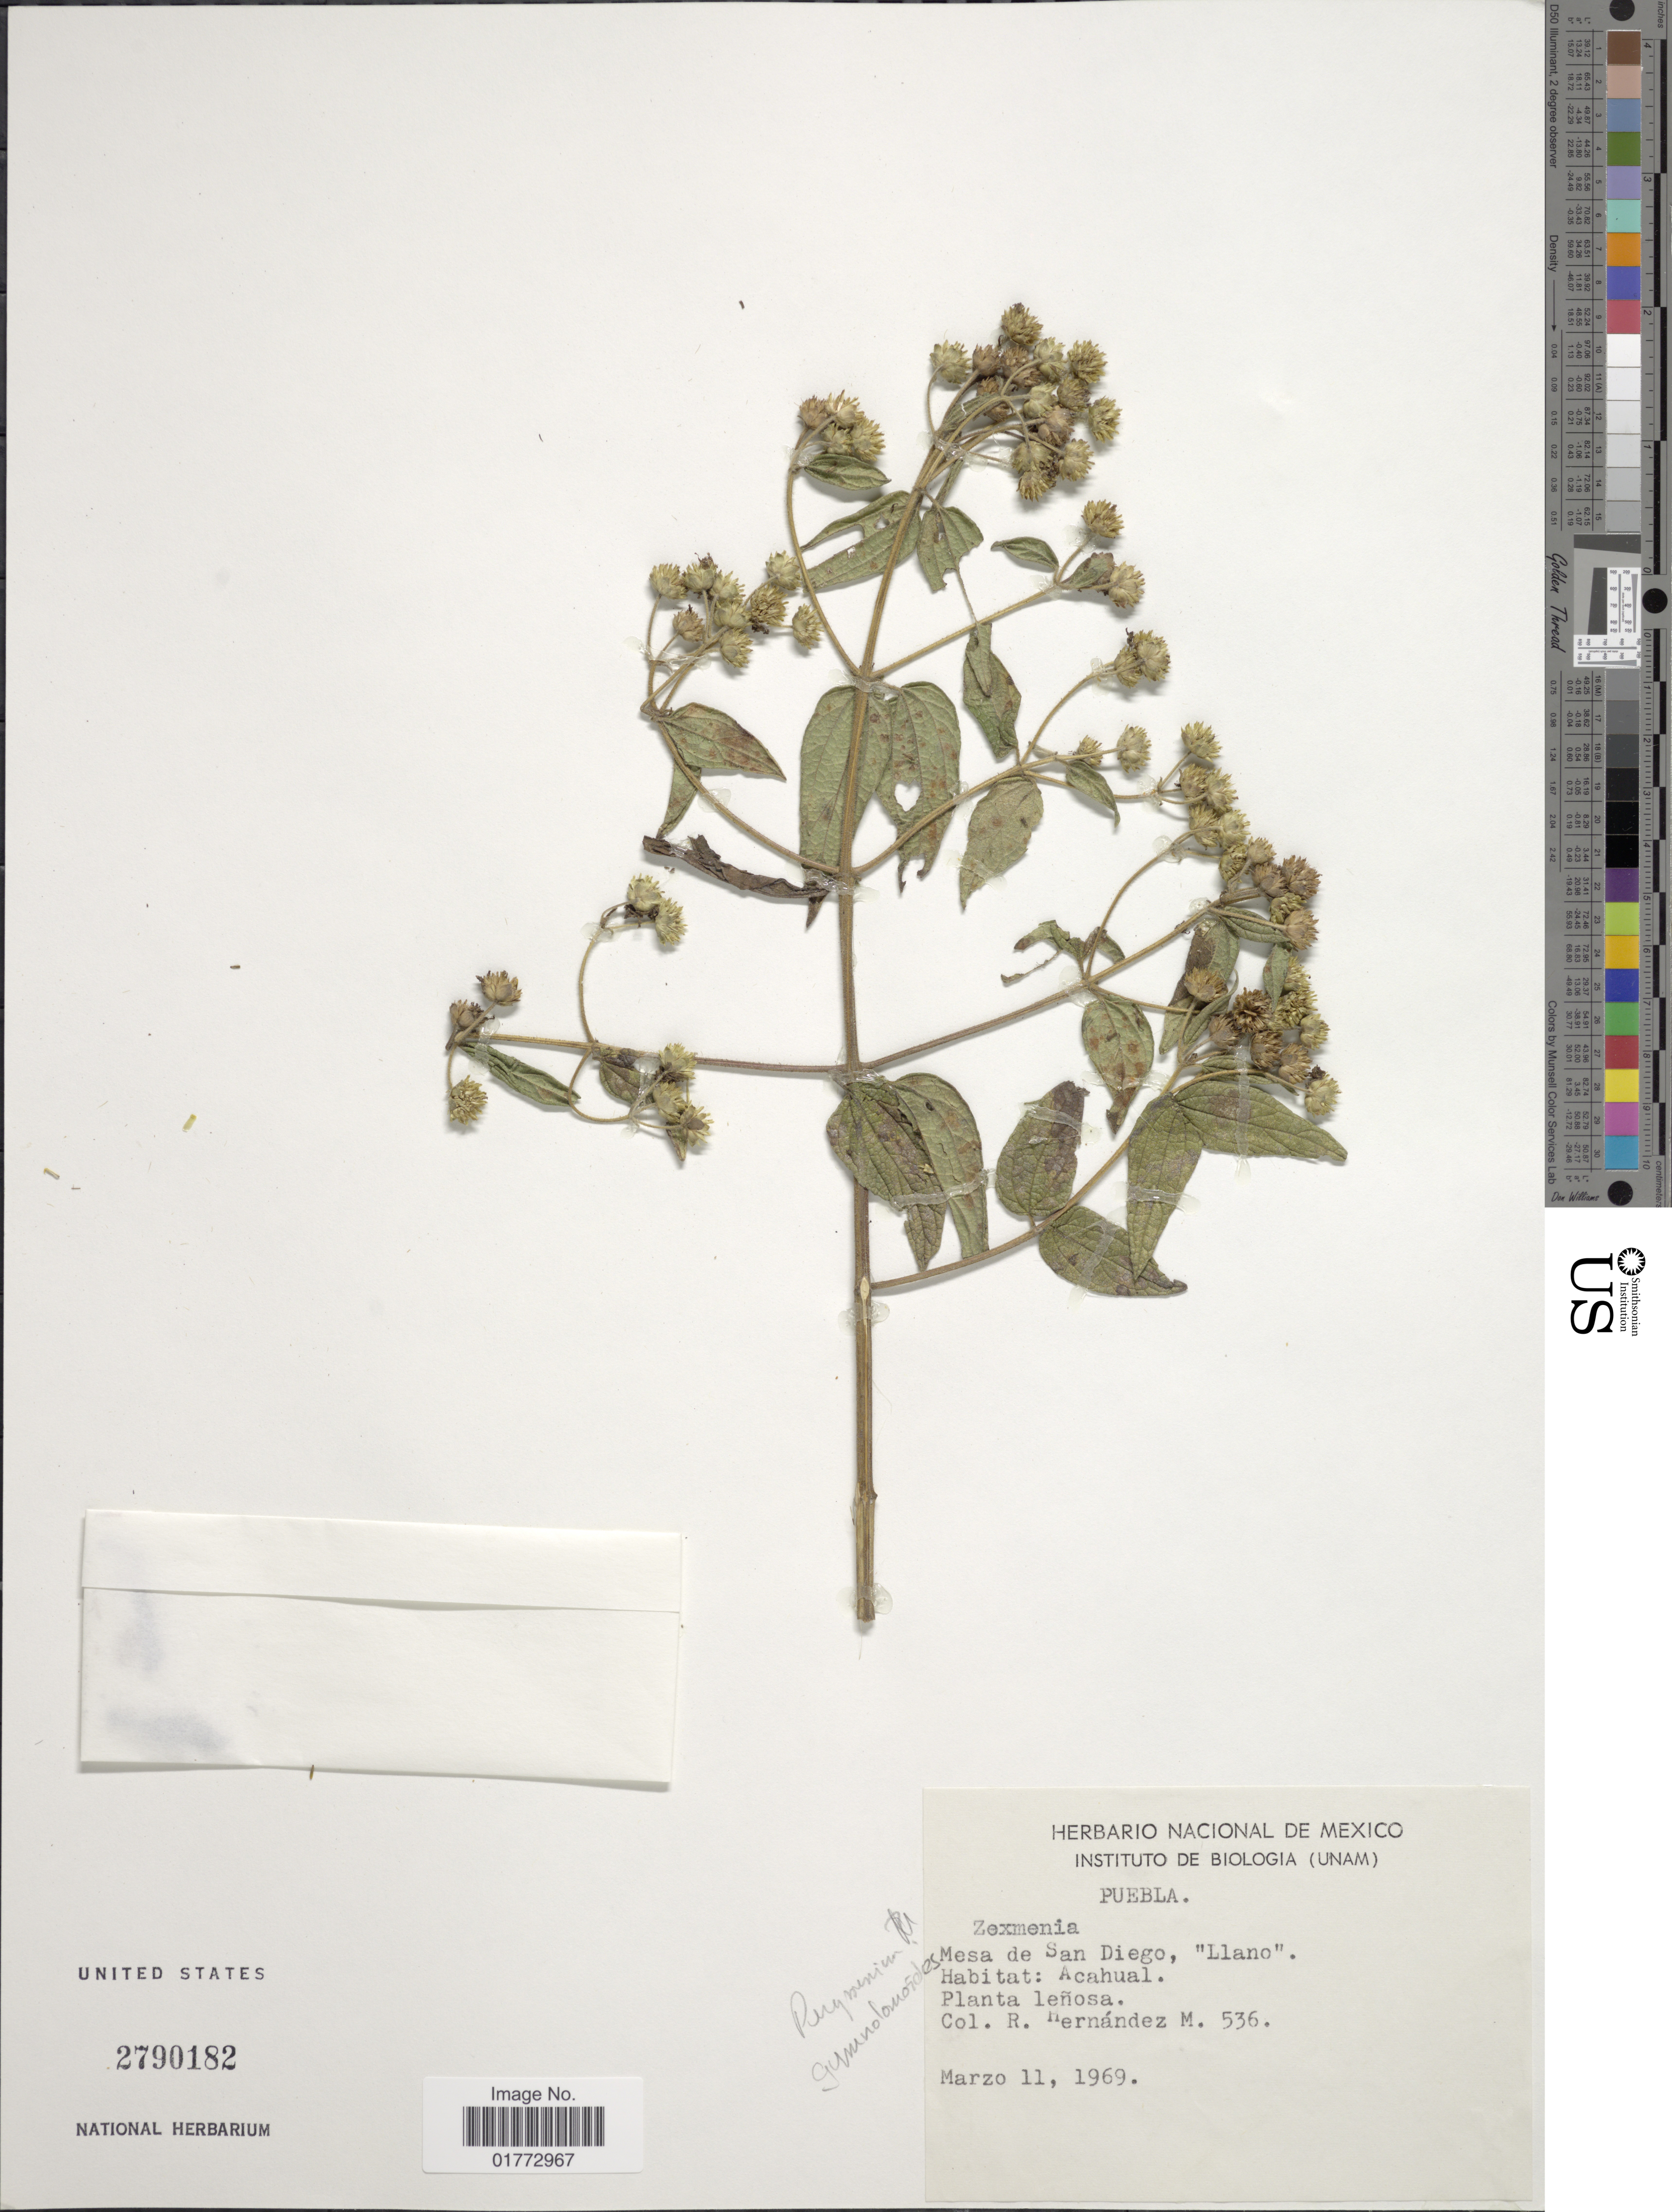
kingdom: Plantae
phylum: Tracheophyta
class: Magnoliopsida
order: Asterales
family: Asteraceae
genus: Perymenium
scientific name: Perymenium sp.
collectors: R. Hernández M.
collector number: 536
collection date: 1969-03-11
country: Mexico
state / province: Puebla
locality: Mesa de San Diego, "Llano", Acahual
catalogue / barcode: US 2790182